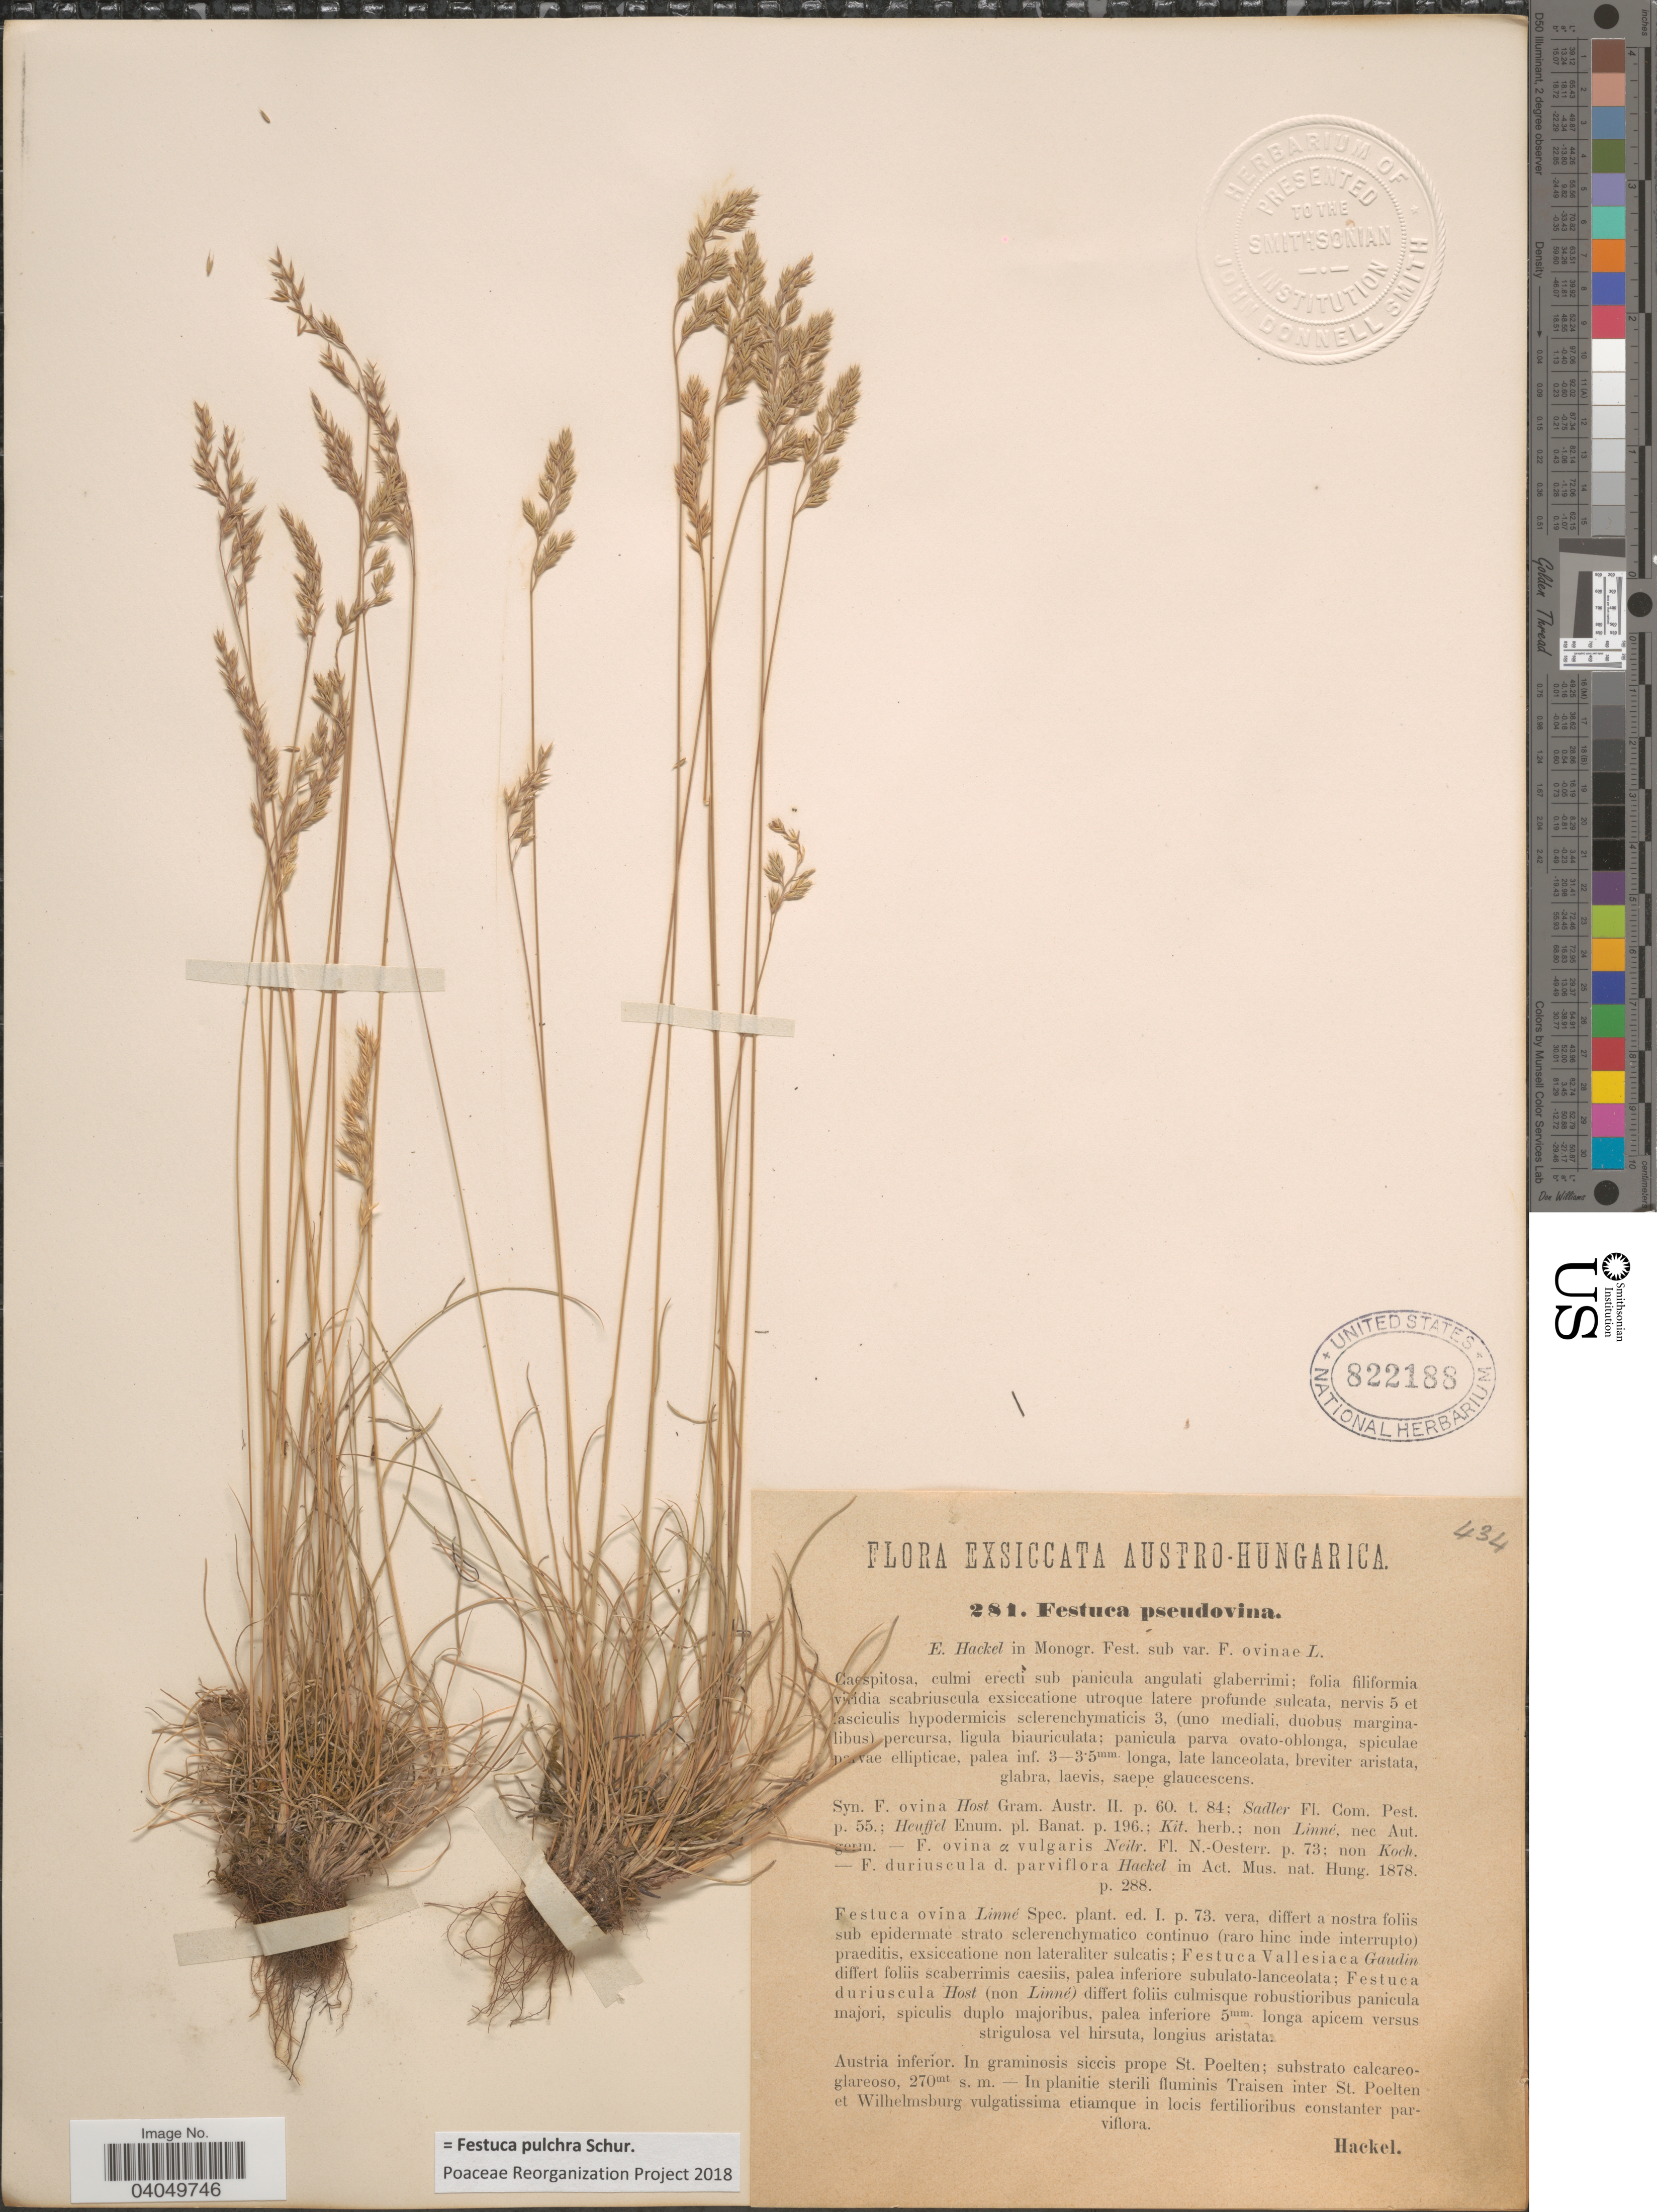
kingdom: Plantae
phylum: Tracheophyta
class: Liliopsida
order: Poales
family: Poaceae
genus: Festuca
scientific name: Festuca pulchra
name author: Schur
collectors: -. Hackel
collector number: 281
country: Austria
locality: Austro-Hungarica. Austria inferior. In graminosis siccis prope St. Poelten; substrato calcareoglareoso. In planitie sterili fluminis Traisen inter St. Poelten et Wilhelmsburg.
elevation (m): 270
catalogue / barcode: US 822188